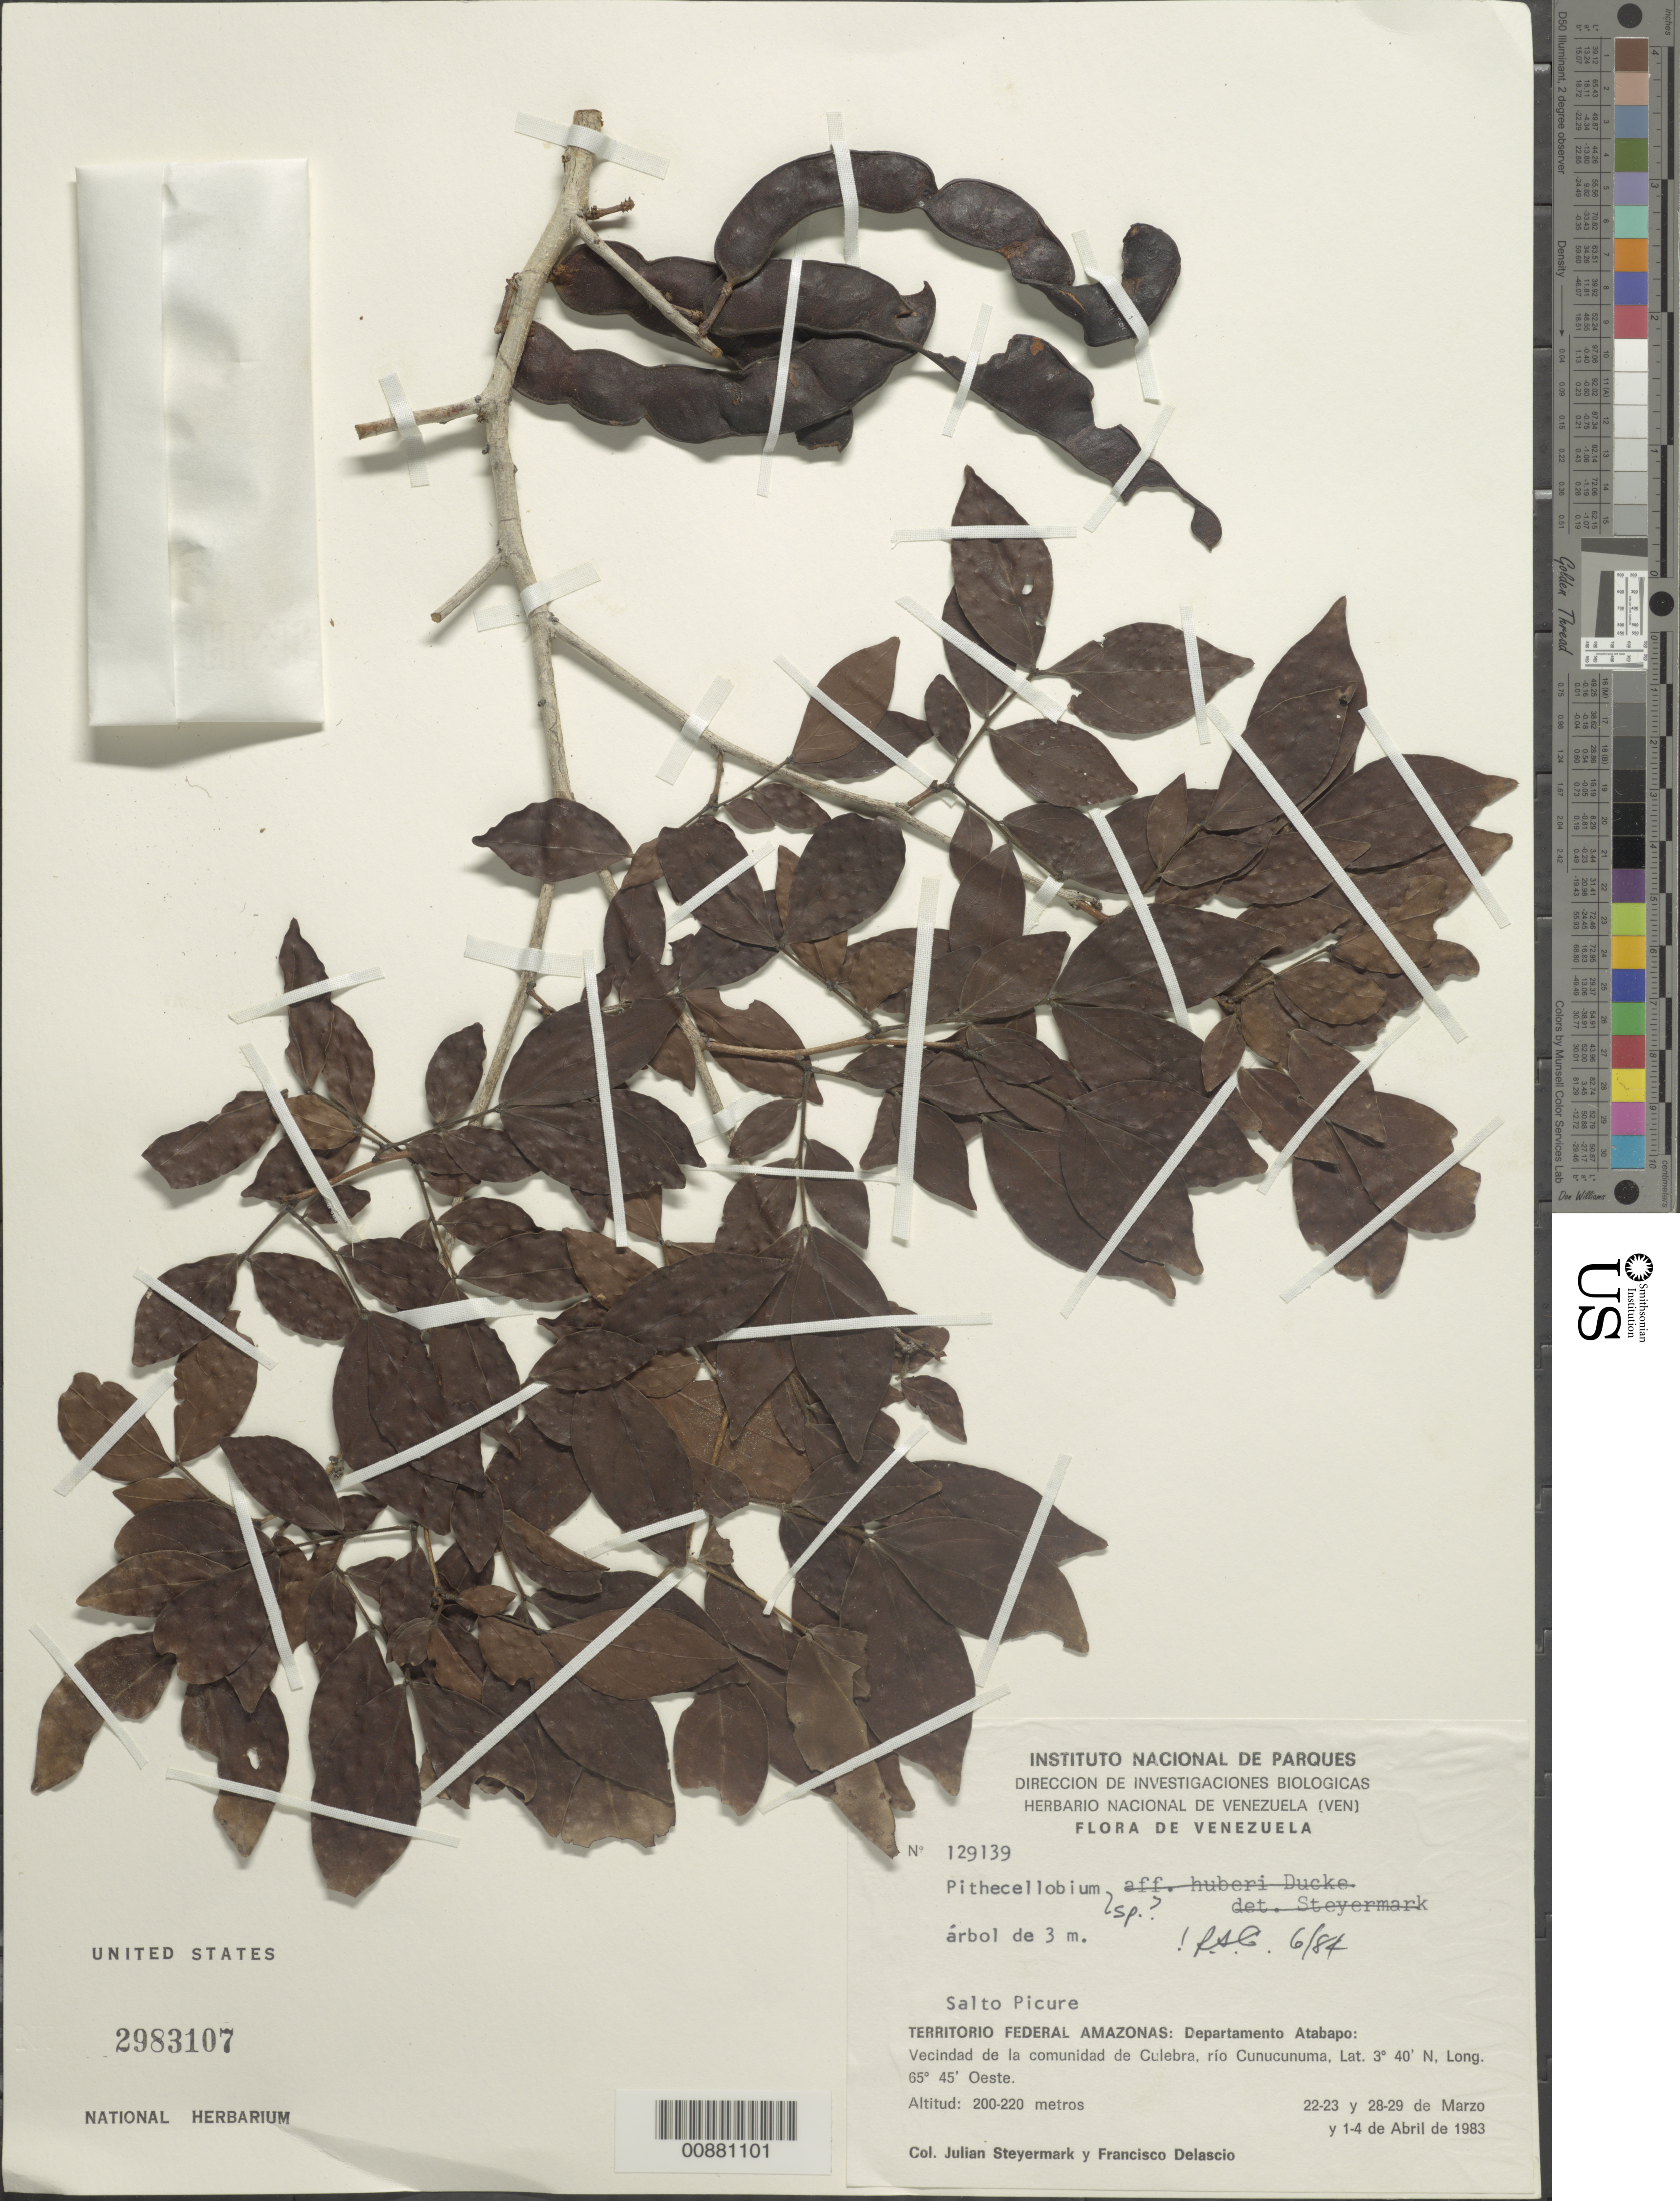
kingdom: Plantae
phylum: Tracheophyta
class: Magnoliopsida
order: Fabales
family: Fabaceae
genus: Pithecellobium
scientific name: Pithecellobium sp.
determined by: Cowan, R. S.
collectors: J. Steyermark & F. Delascio C.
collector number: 129139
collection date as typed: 22-Mar-83 to 4-Apr-83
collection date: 1983-03-22/1983-04-04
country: Venezuela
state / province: Amazonas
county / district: Atabapo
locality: Culebra comunidad vic., Río Cunucunuma; Salto Picure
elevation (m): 200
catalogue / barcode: US 2983107